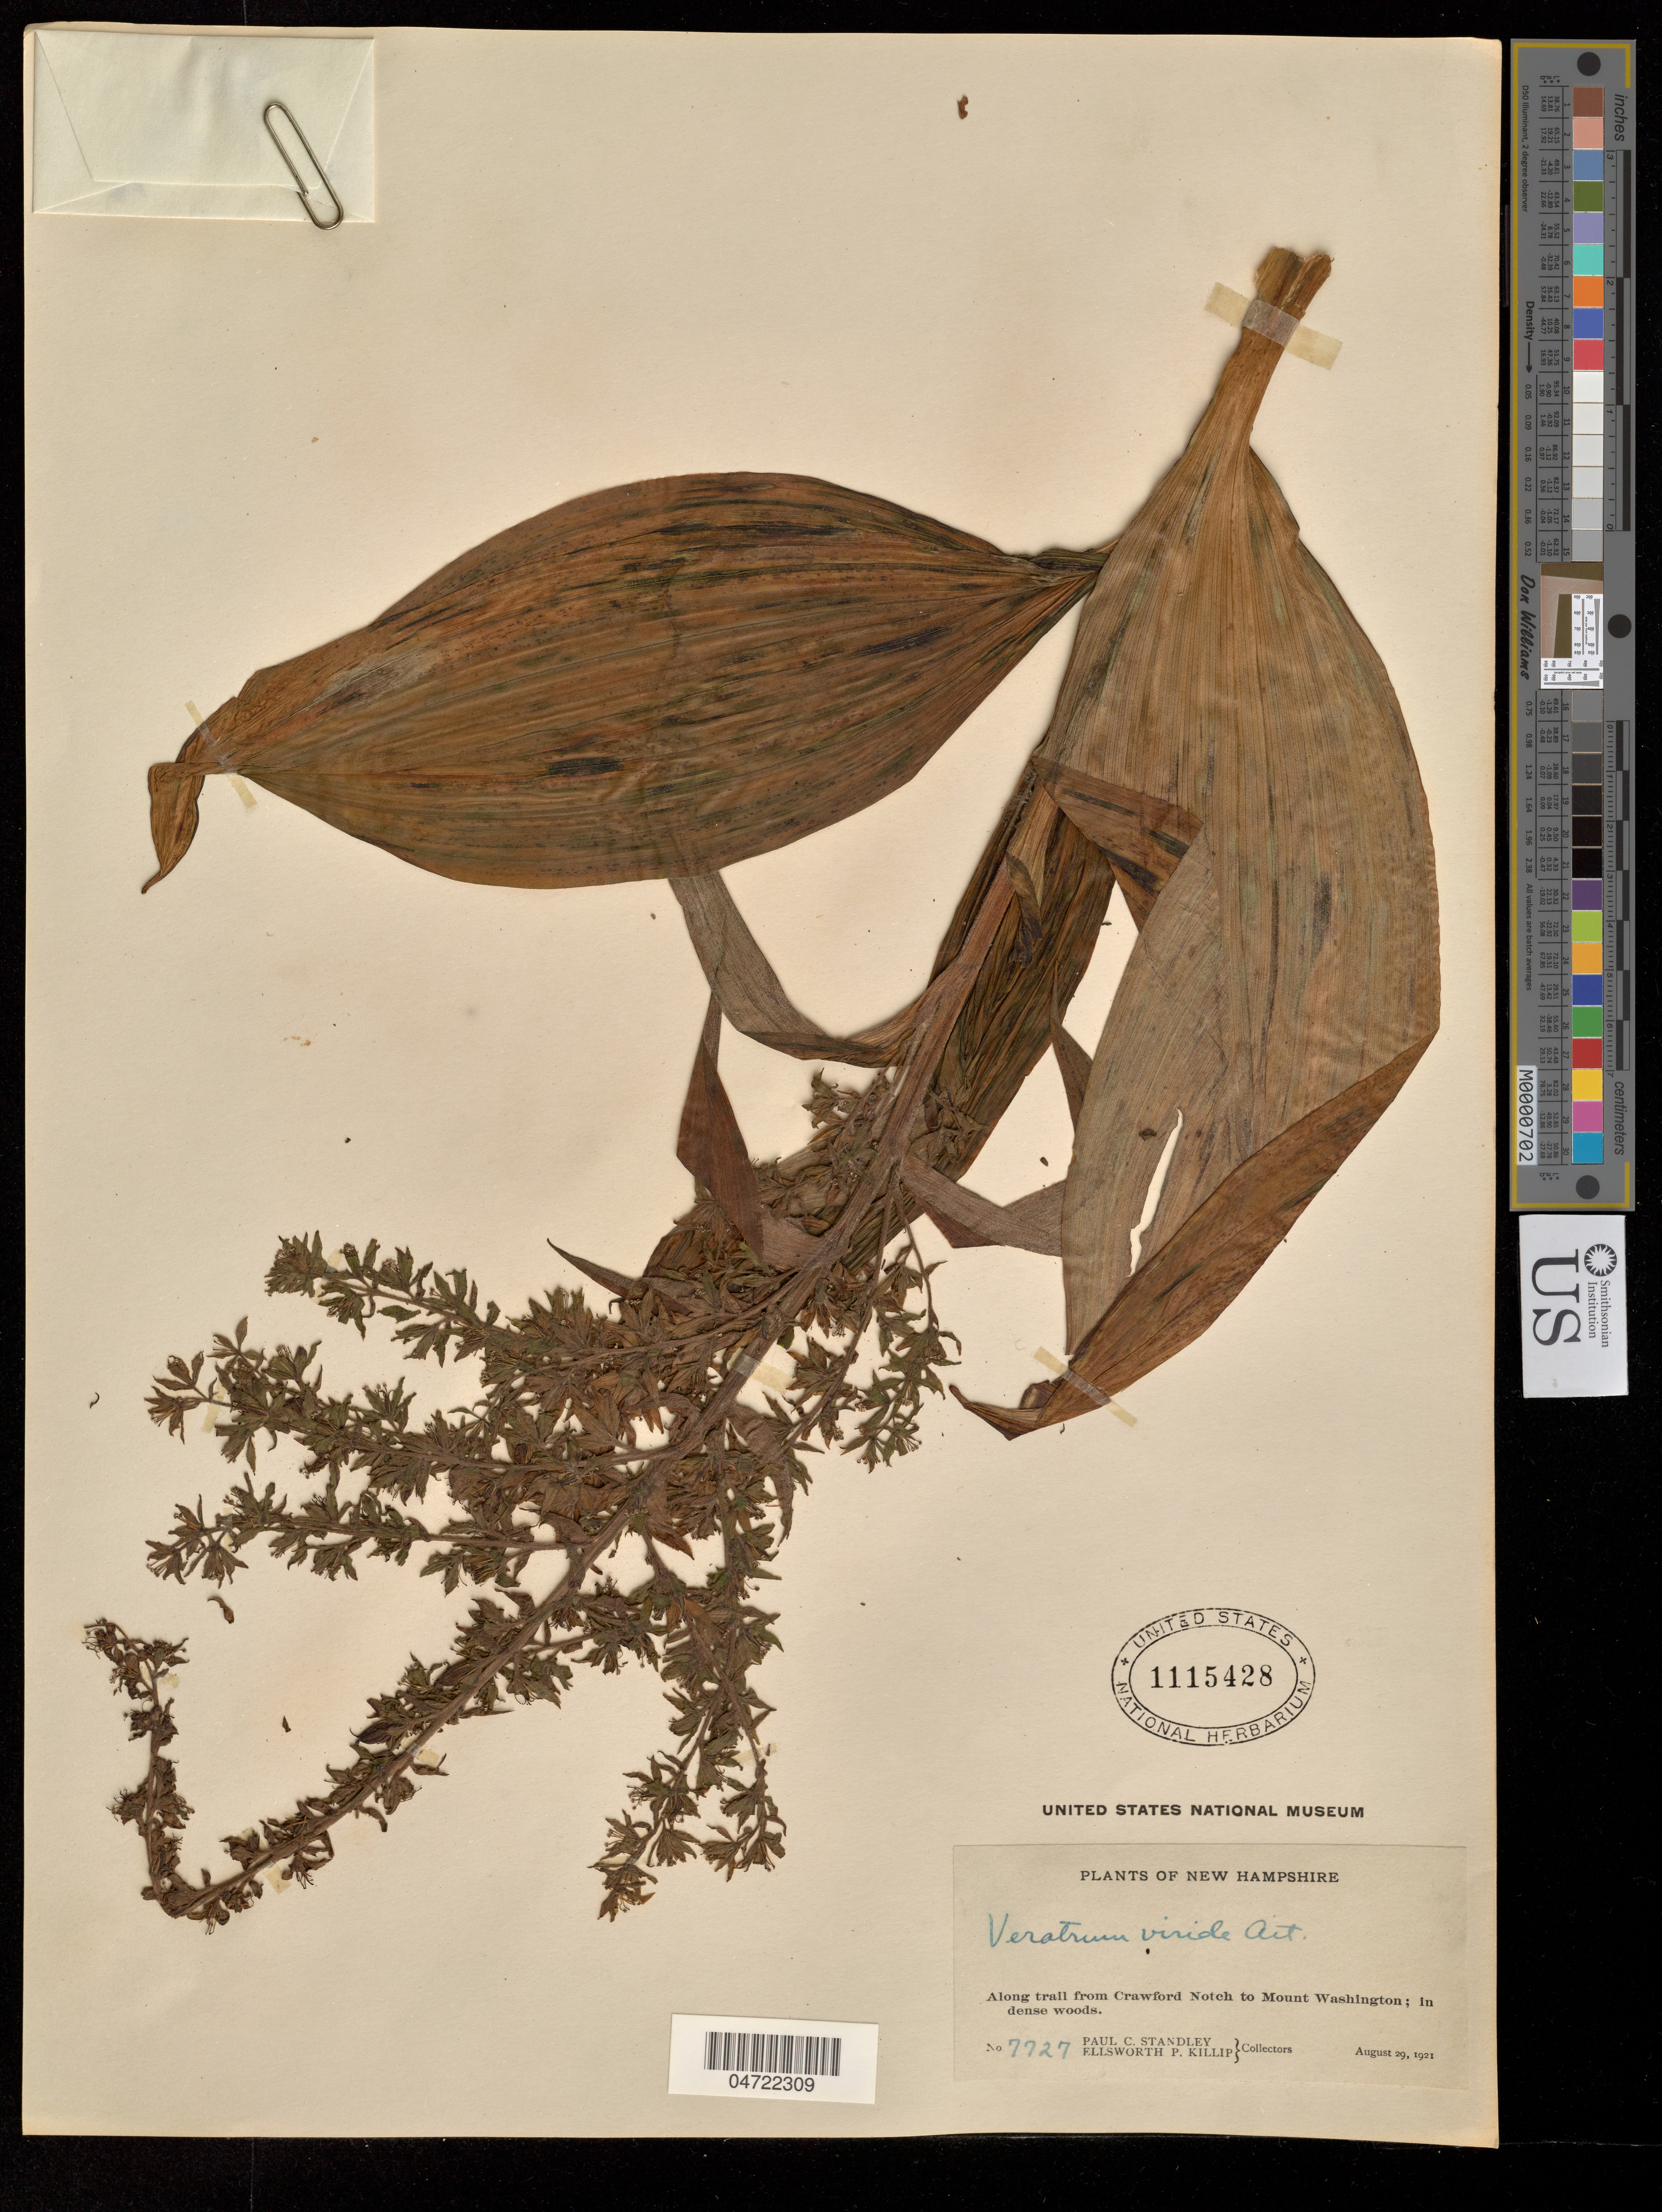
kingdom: Plantae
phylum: Tracheophyta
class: Liliopsida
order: Liliales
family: Melanthiaceae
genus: Veratrum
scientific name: Veratrum viride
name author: Aiton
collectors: P. C. Standley & E. P. Killip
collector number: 7727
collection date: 1921-08-29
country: United States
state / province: New Hampshire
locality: Along trail from Crawford Notch to Mount Washongton; in dense woods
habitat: In dense woods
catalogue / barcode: US 1115428